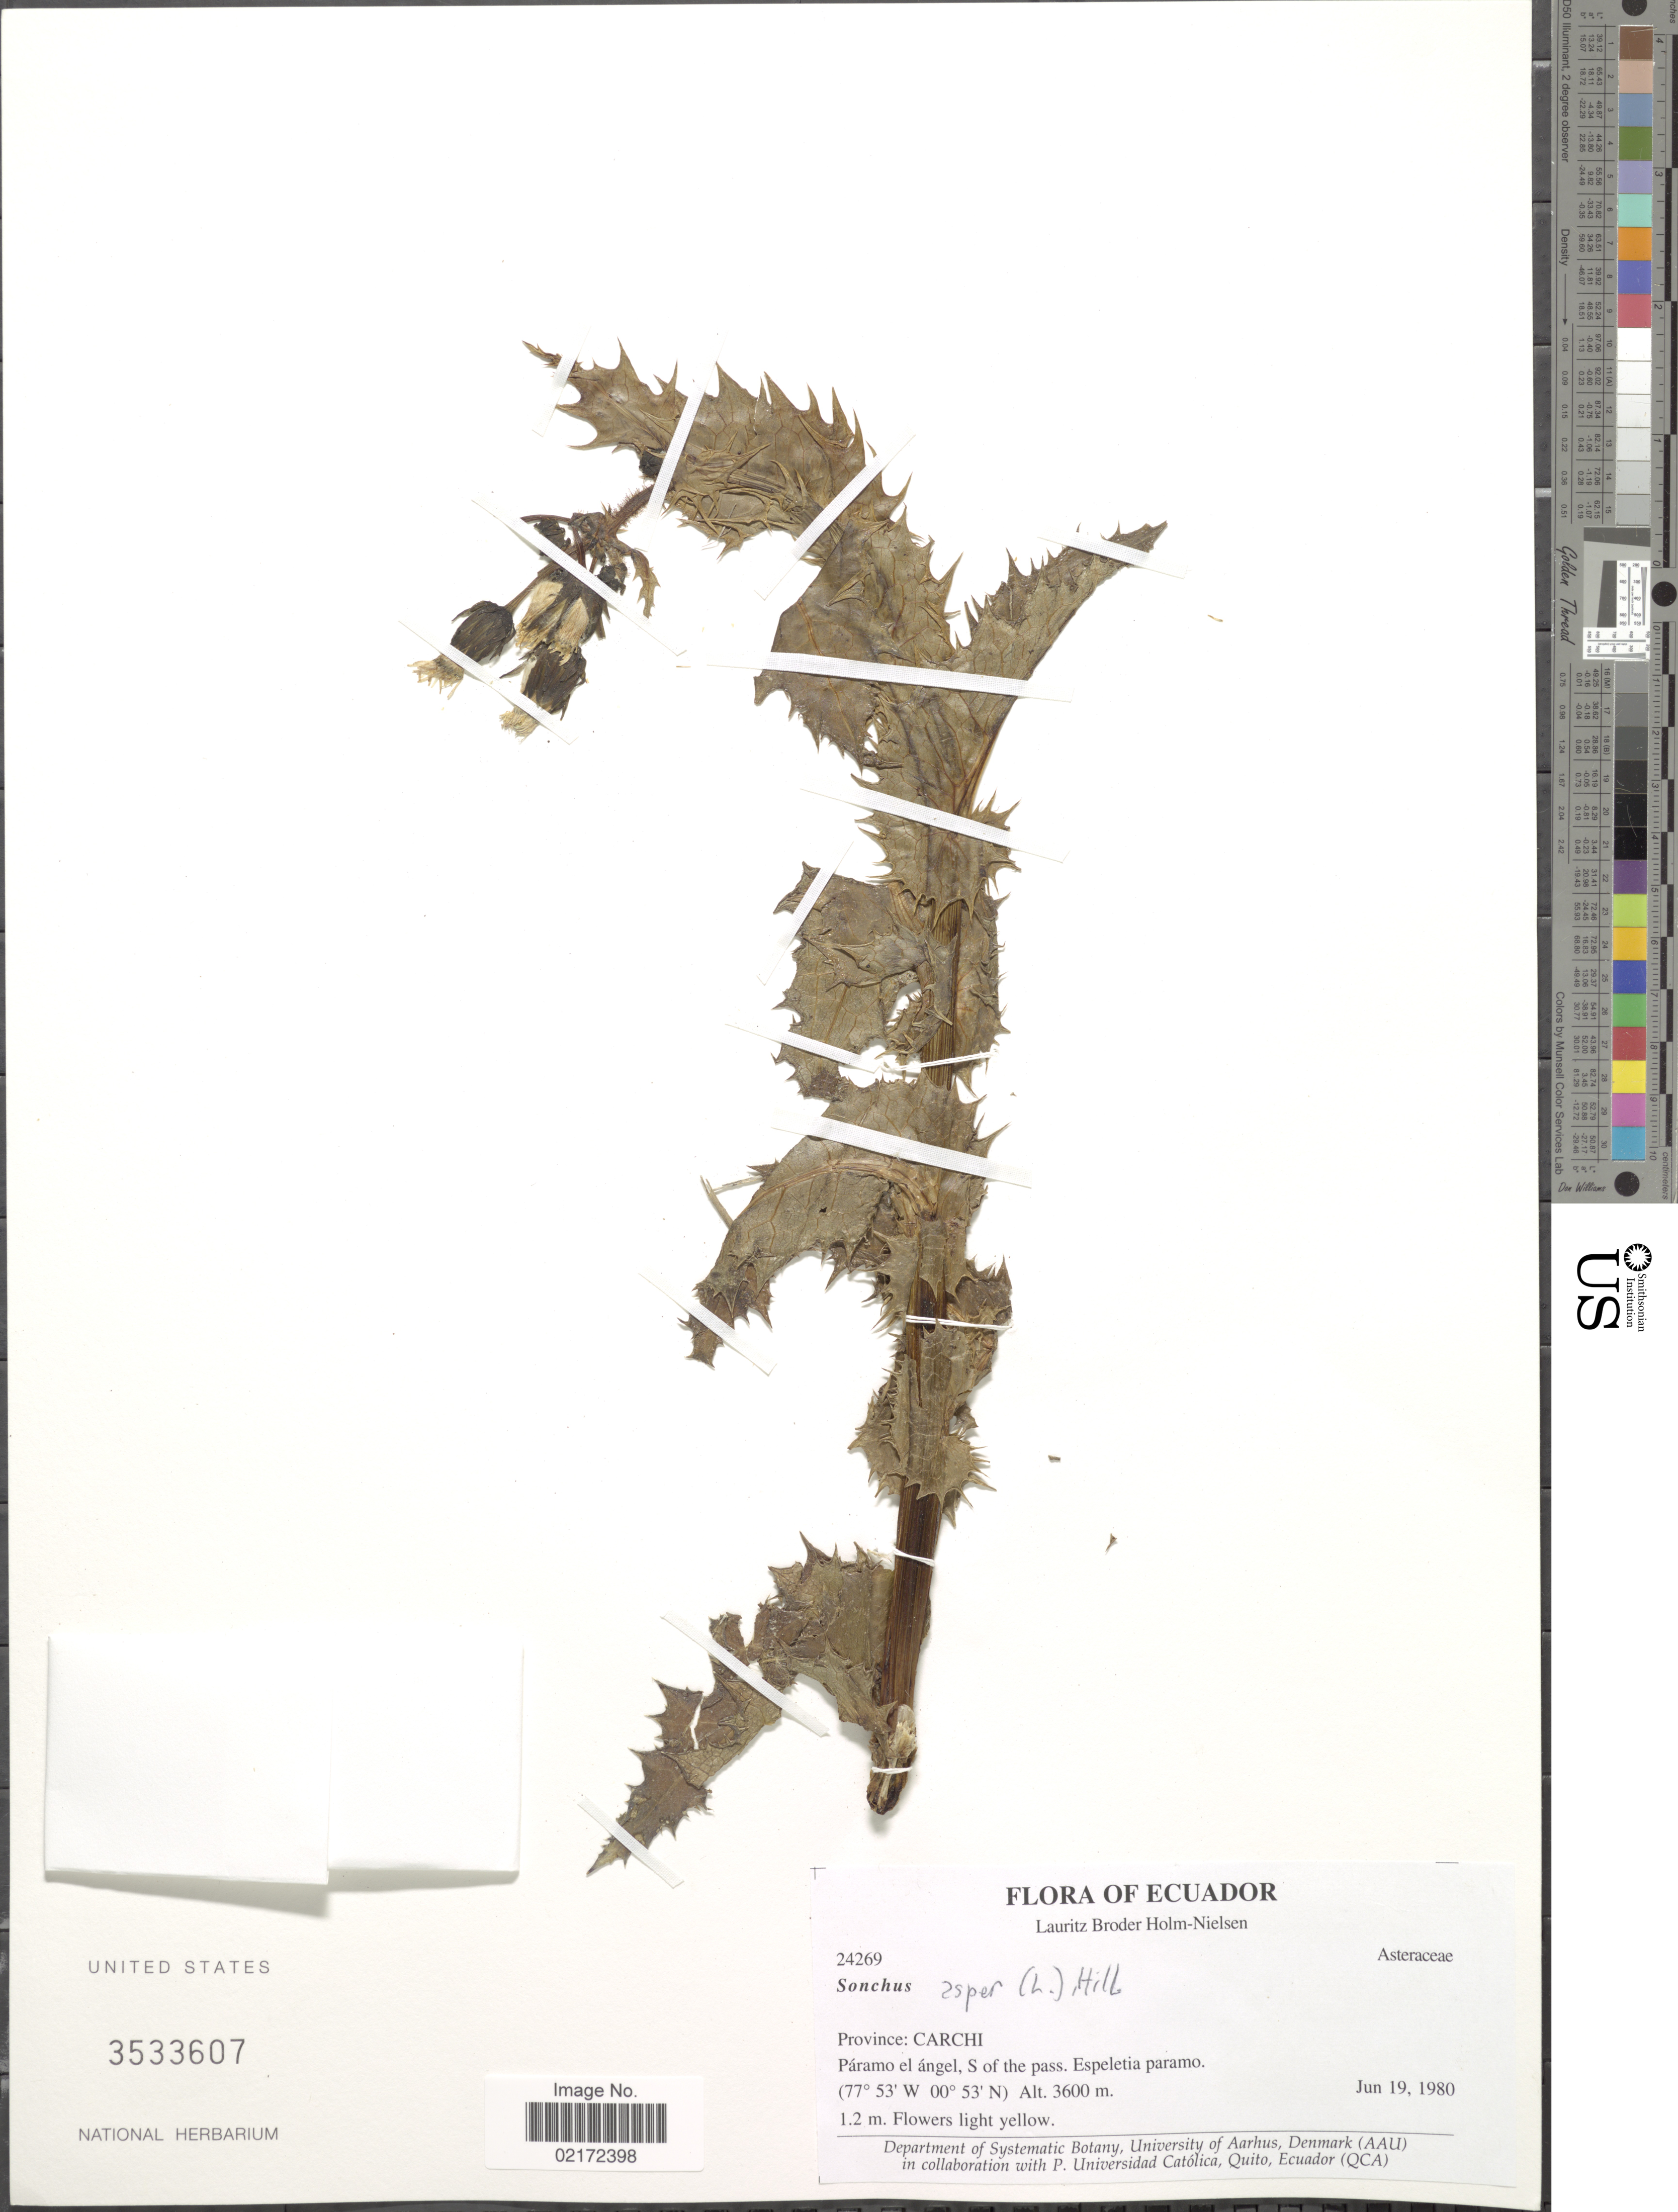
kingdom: Plantae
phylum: Tracheophyta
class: Magnoliopsida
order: Asterales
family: Asteraceae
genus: Sonchus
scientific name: Sonchus asper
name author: (L.) Hill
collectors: L. B. Holm-Nielsen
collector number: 24269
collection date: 1980-06-19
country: Ecuador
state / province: Carchi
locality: Province: Carchi. Páramo el ángel, S of the pass. Espeletia paramo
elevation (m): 3600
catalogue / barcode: US 3533607